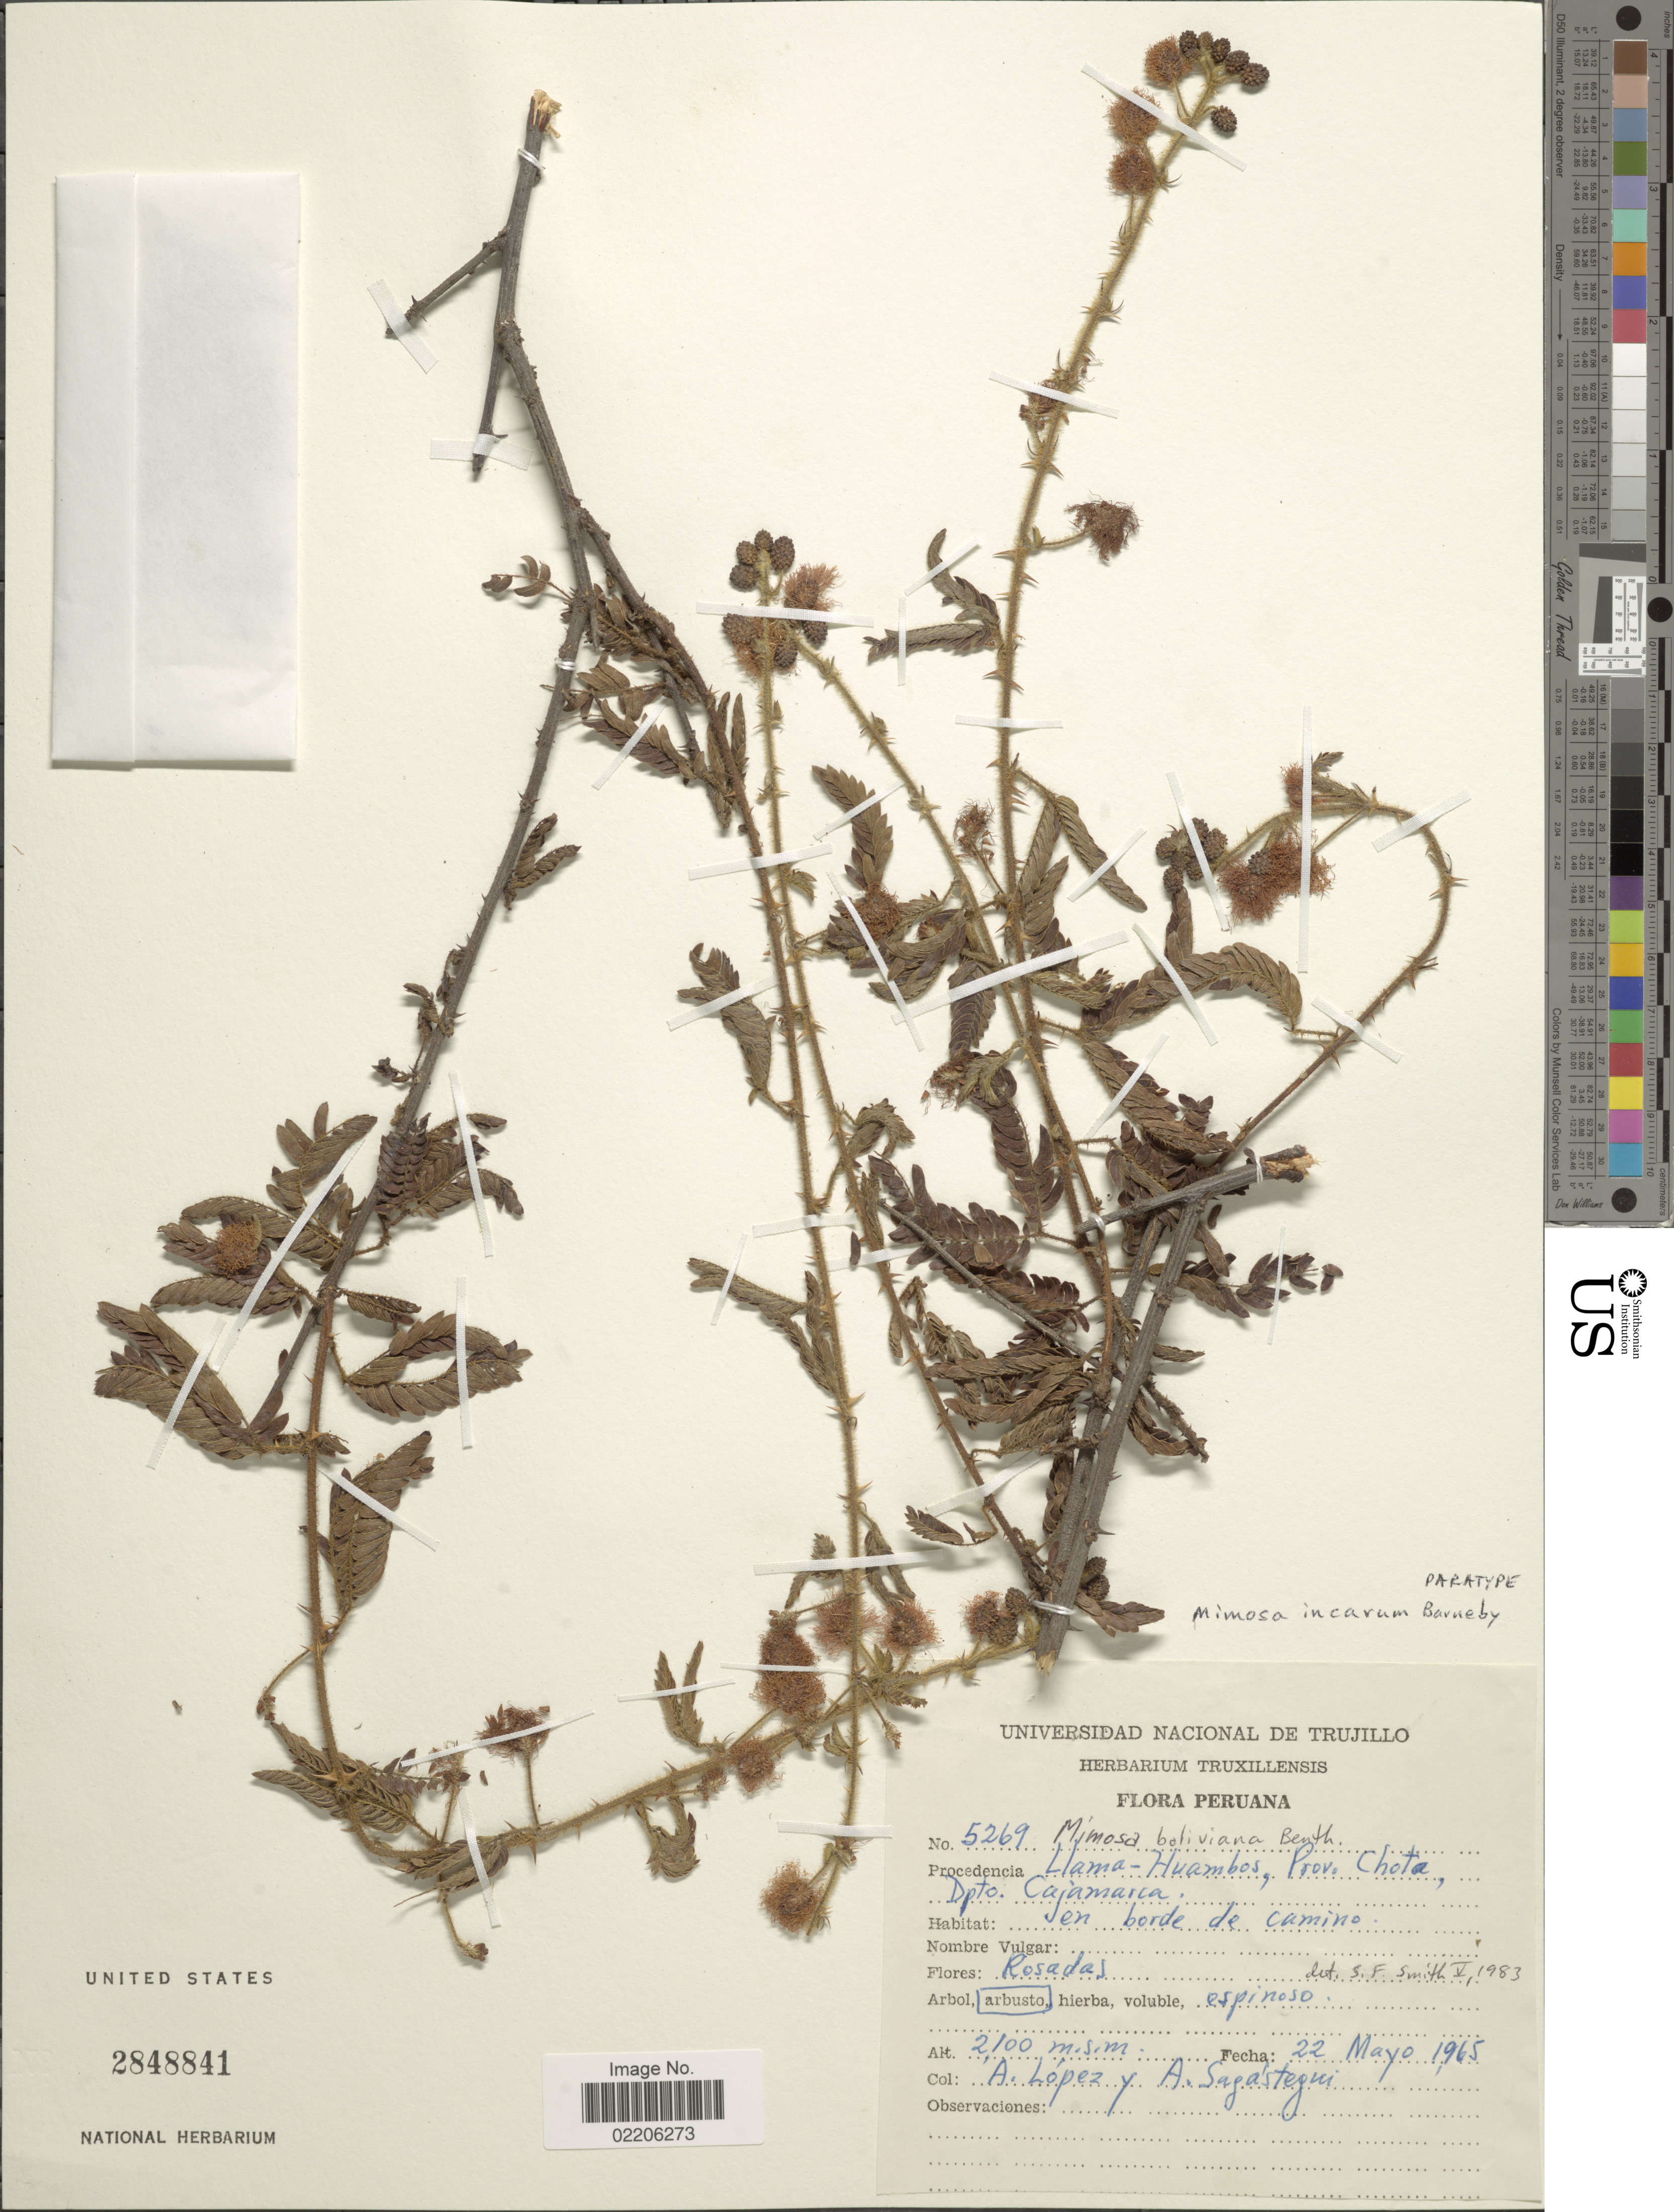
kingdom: Plantae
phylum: Tracheophyta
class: Magnoliopsida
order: Fabales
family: Fabaceae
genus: Mimosa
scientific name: Mimosa incarum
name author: Barneby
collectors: A. López & A. Sagástequi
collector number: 5269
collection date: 1965-05-22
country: Peru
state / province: Cajamarca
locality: Llama-Huambos, prov. Chota, en borde de camino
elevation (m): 2100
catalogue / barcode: US 2848841